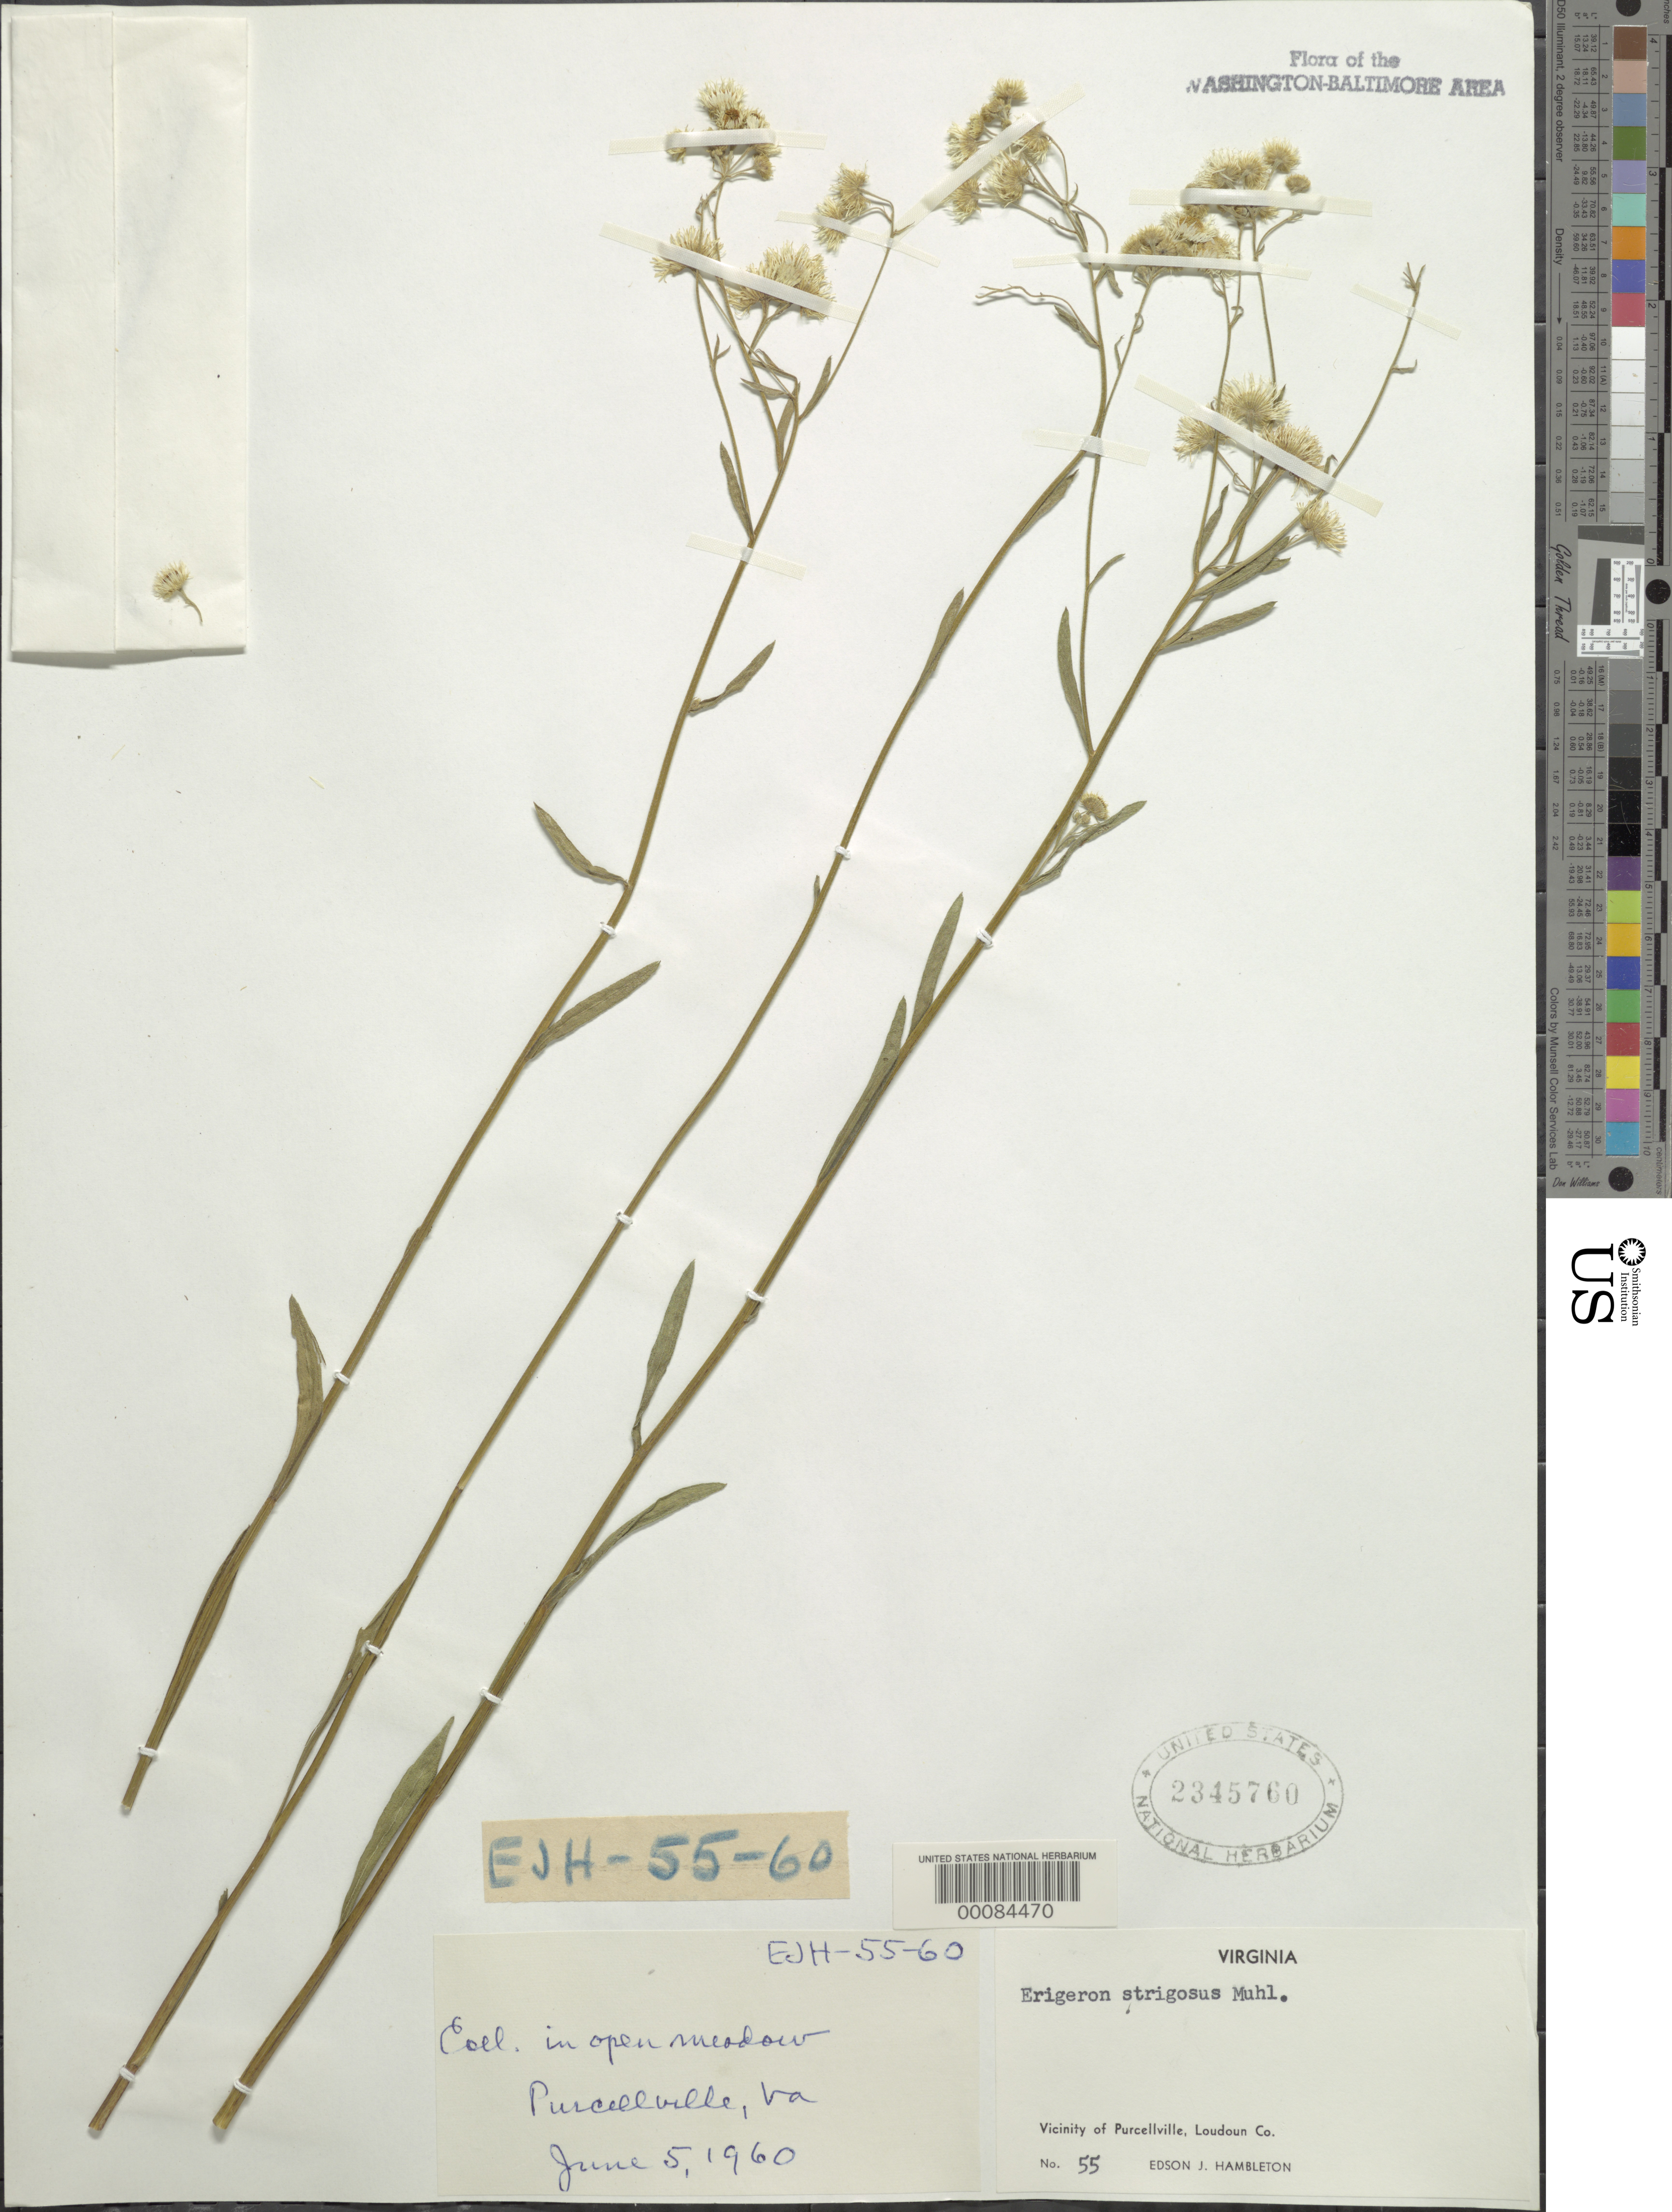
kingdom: Plantae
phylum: Tracheophyta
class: Magnoliopsida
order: Asterales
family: Asteraceae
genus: Erigeron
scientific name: Erigeron strigosus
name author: Muhl. ex Willd.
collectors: E. Hambleton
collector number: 55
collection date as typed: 05 Jun 1960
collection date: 1960-06-05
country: United States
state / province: Virginia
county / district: Loudoun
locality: Purcellville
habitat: Open meadow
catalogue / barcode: US 2345760